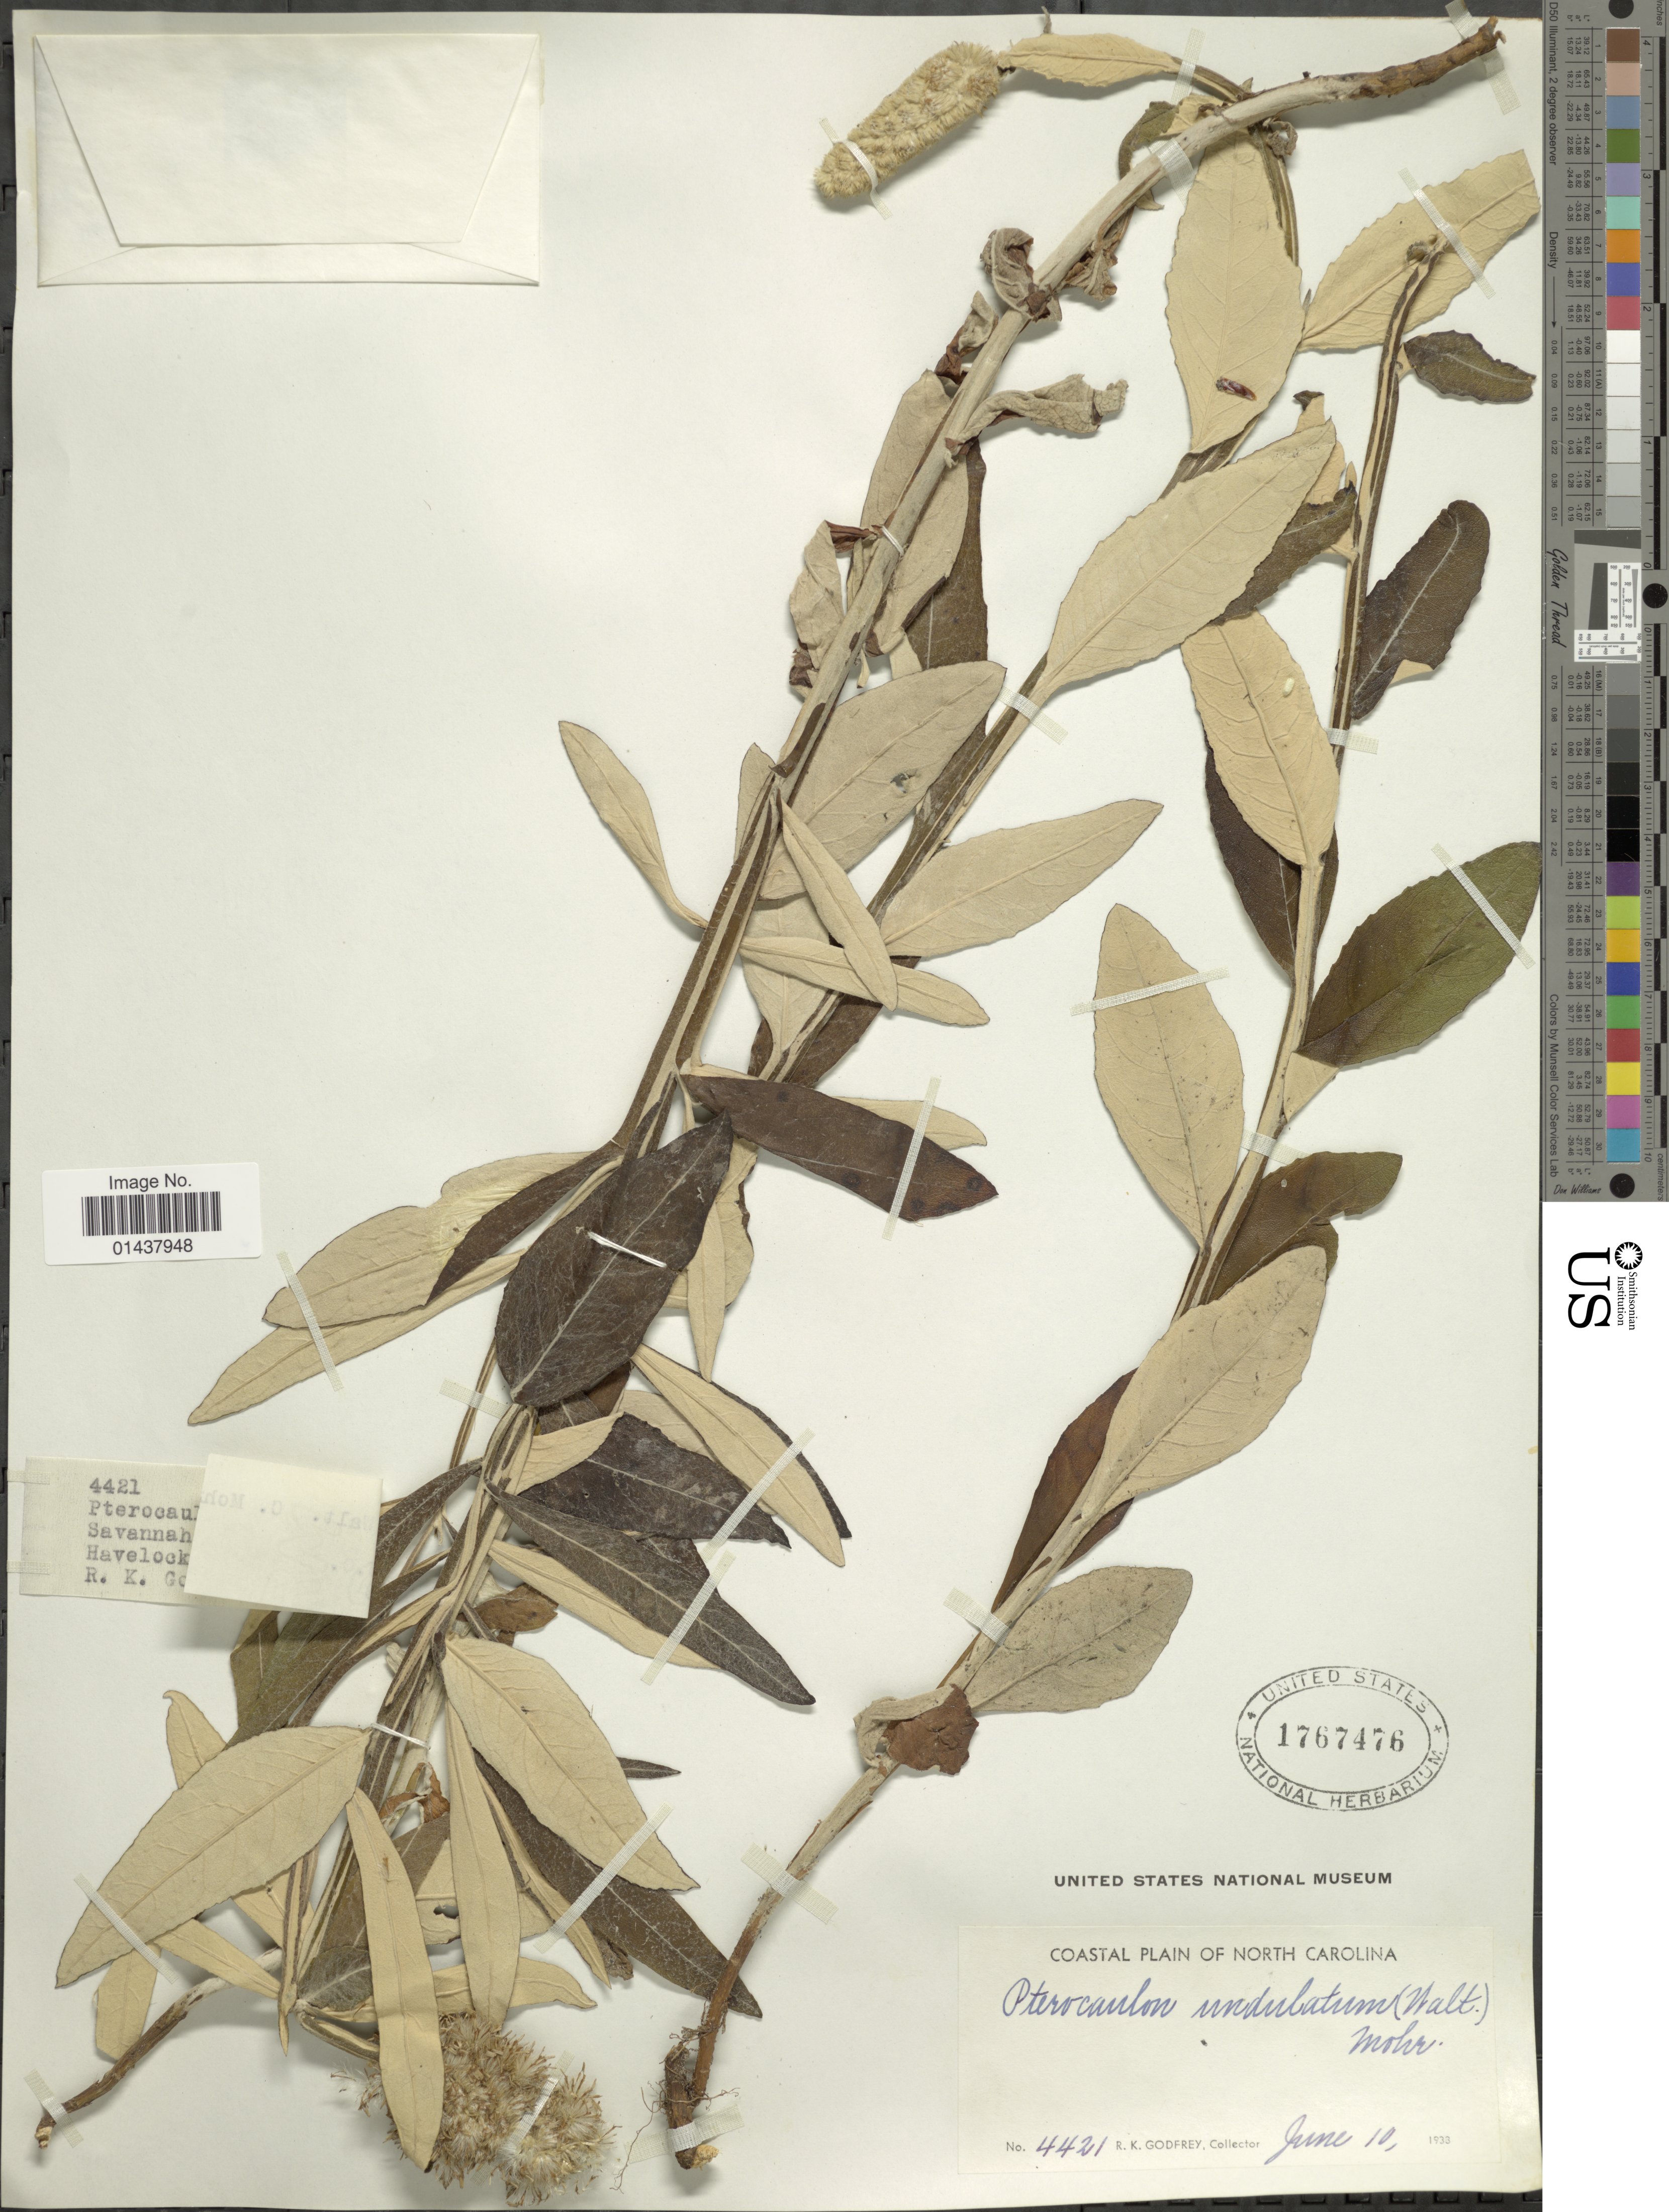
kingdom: Plantae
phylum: Tracheophyta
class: Magnoliopsida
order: Asterales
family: Asteraceae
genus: Pterocaulon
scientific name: Pterocaulon undulatum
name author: C. Mohr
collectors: R. K. Godfrey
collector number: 4421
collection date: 1933-06-10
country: United States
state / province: North Carolina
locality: Havelock [illegible text]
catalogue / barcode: US 1767476